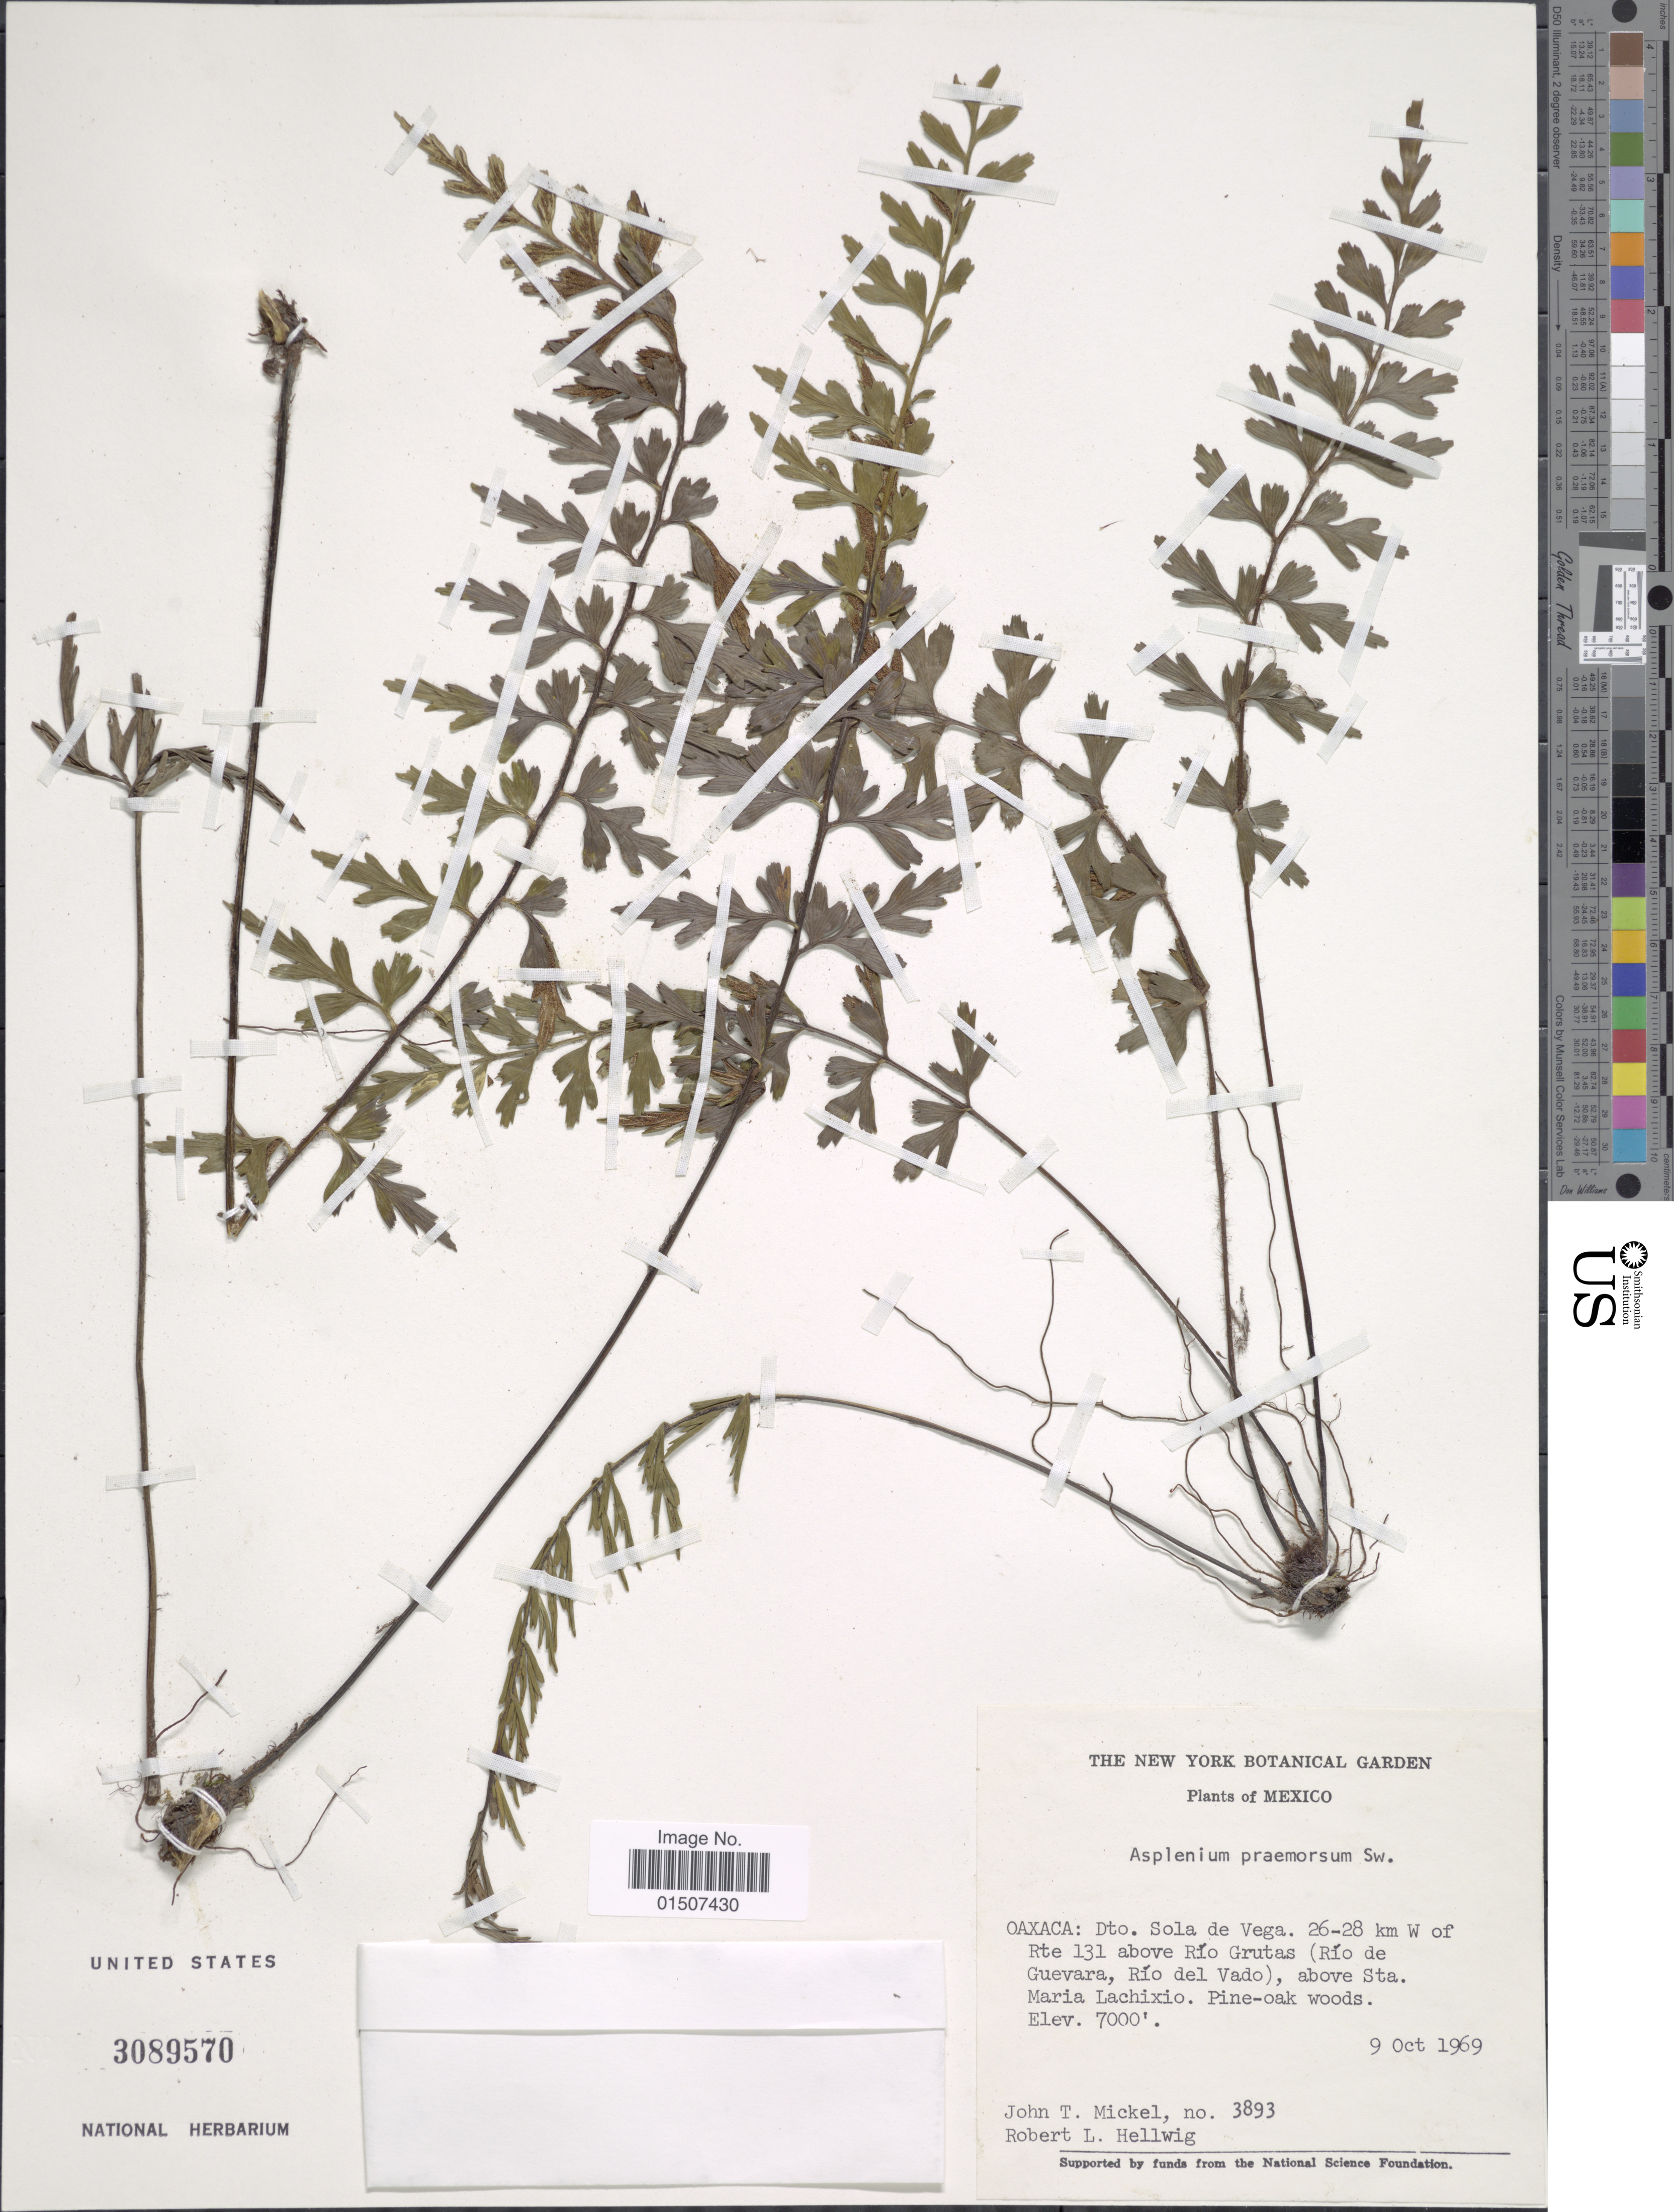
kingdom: Plantae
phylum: Tracheophyta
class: Polypodiopsida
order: Polypodiales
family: Aspleniaceae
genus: Asplenium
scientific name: Asplenium praemorsum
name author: Sw.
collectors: J. T. Mickel & R. Hellwig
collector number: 3893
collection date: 1969-10-09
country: Mexico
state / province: Oaxaca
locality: Dto Sola de vega. 26-28 km W of Rte 131 above Río Grutas (Río de Guevara, Río del vado), above Sta. Maria Lachixio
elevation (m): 2134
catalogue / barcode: US 3089570